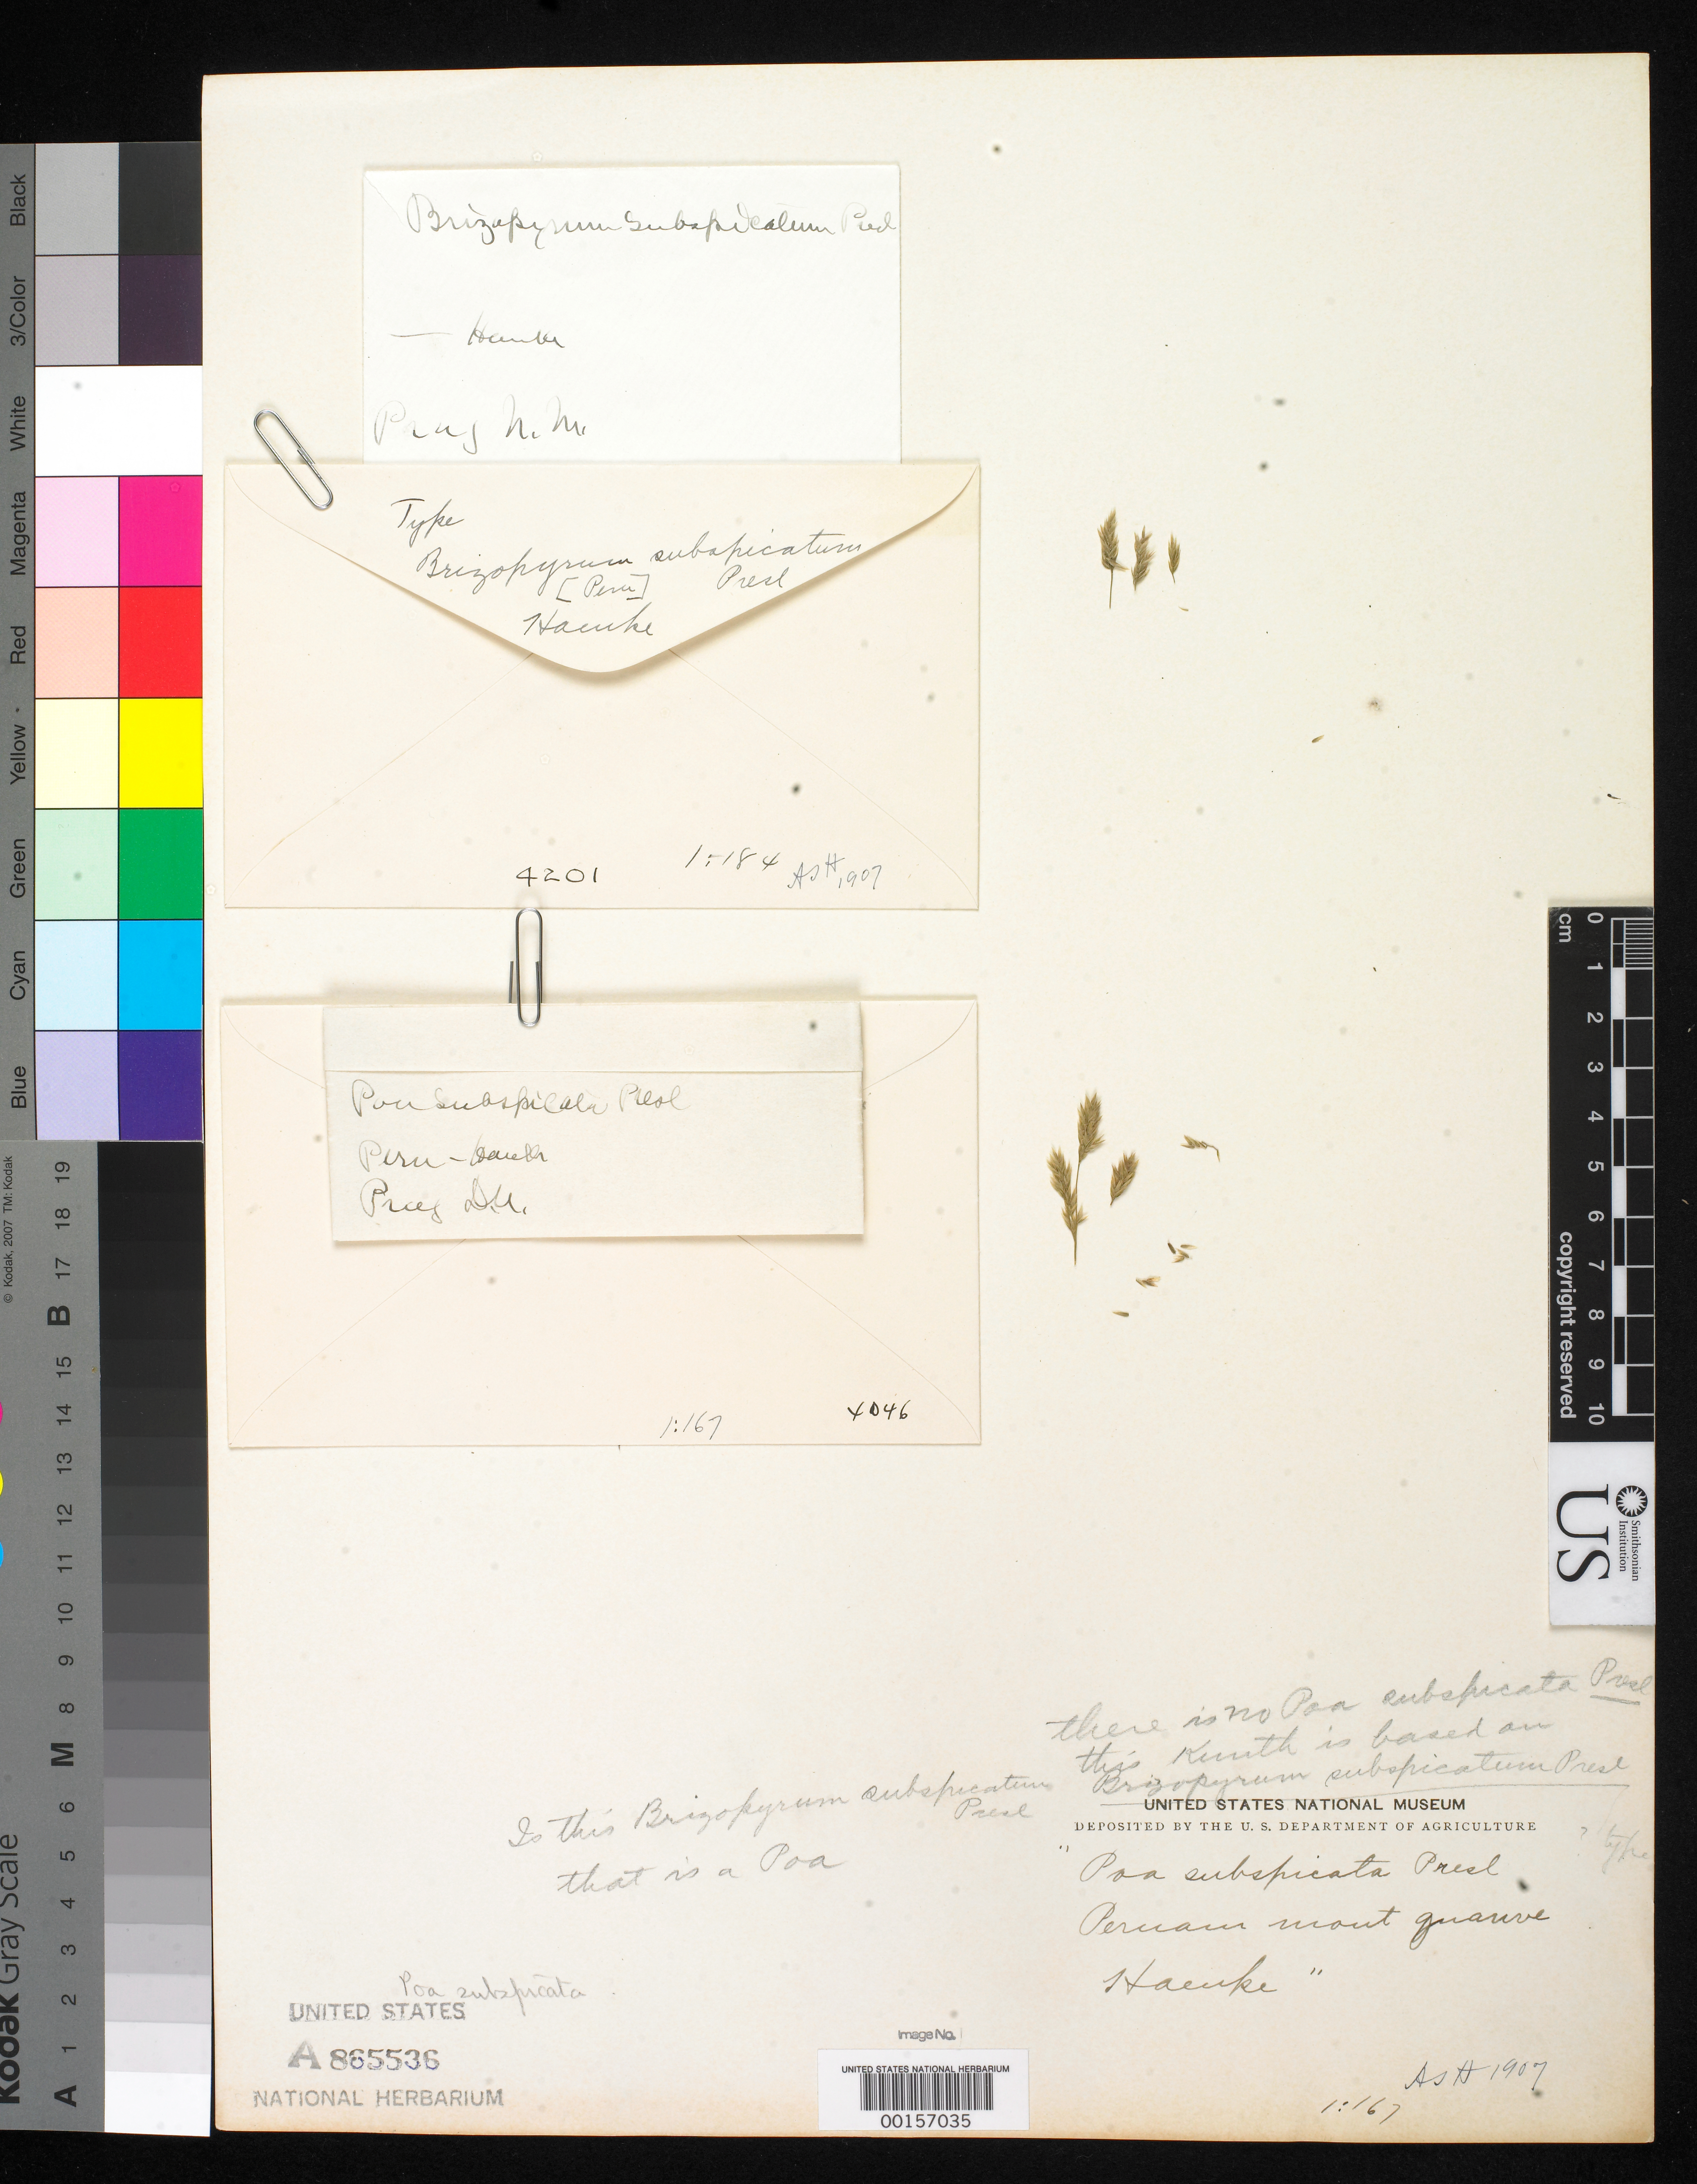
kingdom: Plantae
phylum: Tracheophyta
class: Liliopsida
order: Poales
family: Poaceae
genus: Brizopyrum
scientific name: Brizopyrum subspicatum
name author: J. Presl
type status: Type Fragment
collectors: T. P. X. Haenke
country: Peru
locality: Andes, Mont Quanve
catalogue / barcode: US 865536A